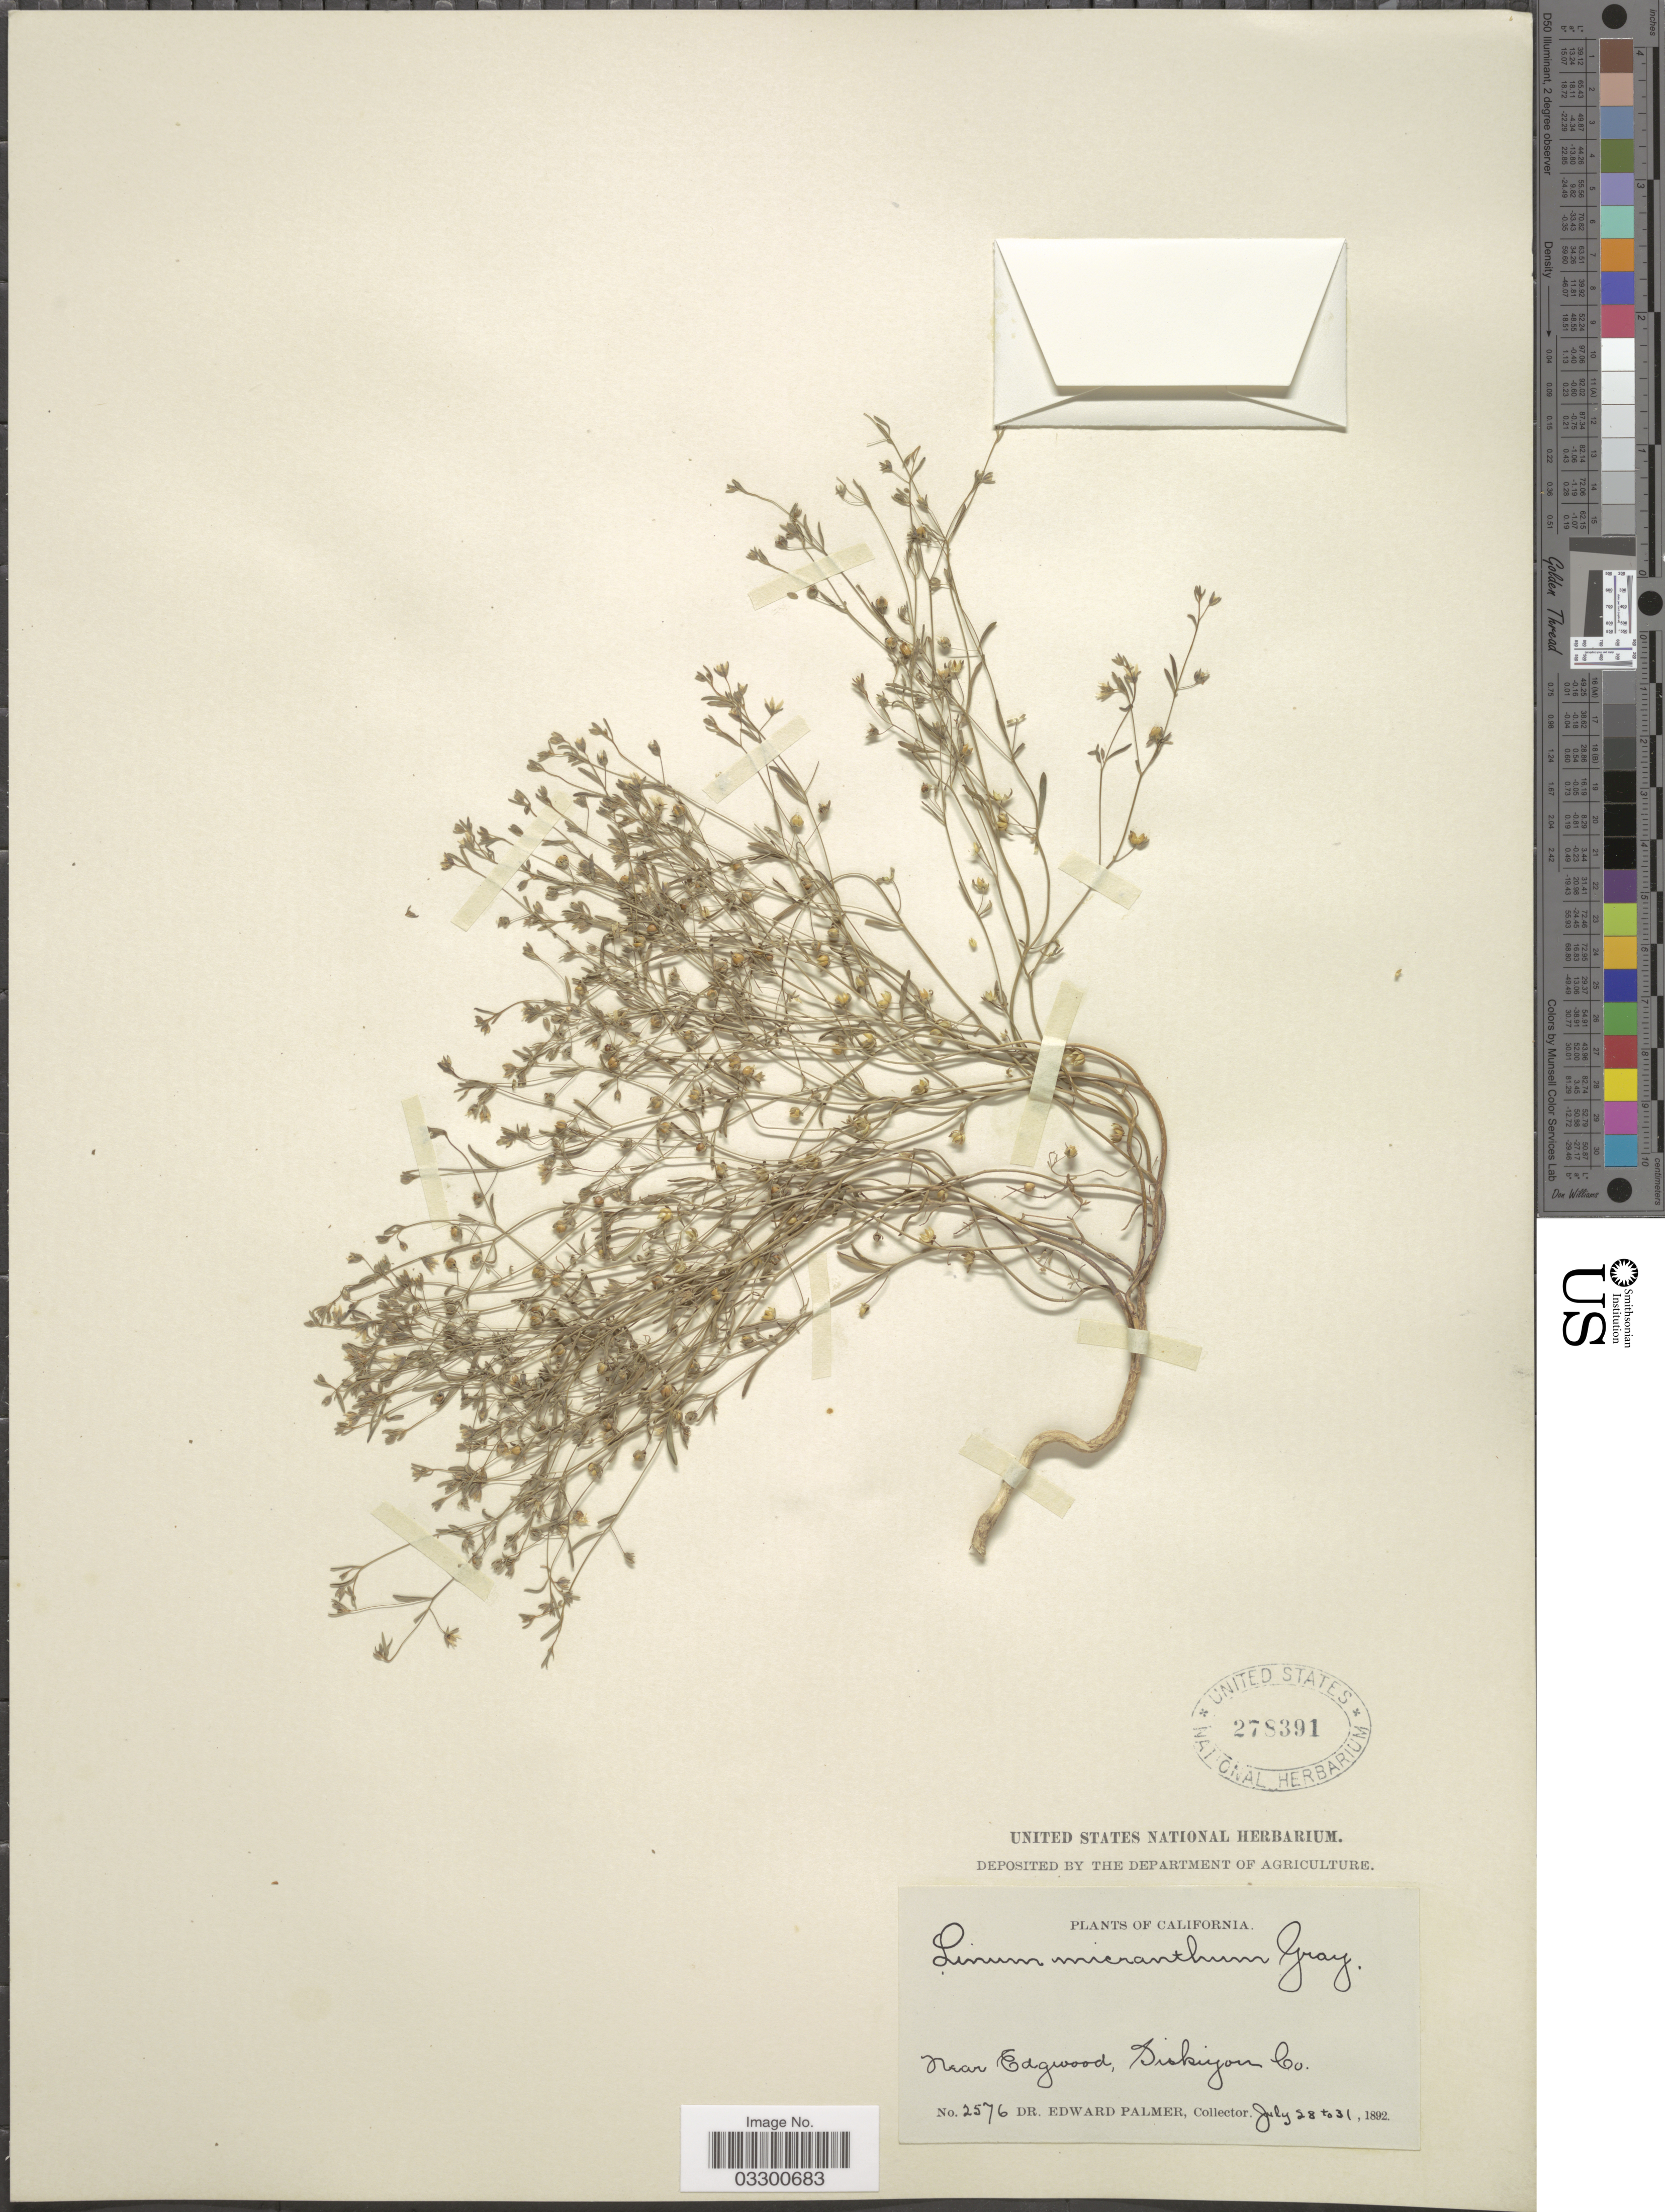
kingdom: Plantae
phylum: Tracheophyta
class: Magnoliopsida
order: Malpighiales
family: Linaceae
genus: Hesperolinon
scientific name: Hesperolinon micranthum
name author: (A. Gray) Small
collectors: E. Palmer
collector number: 2576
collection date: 1892-07-28/1892-07-31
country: United States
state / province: California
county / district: Siskiyou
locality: Near Edgwood, Siskiyou Co.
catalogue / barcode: US 278391